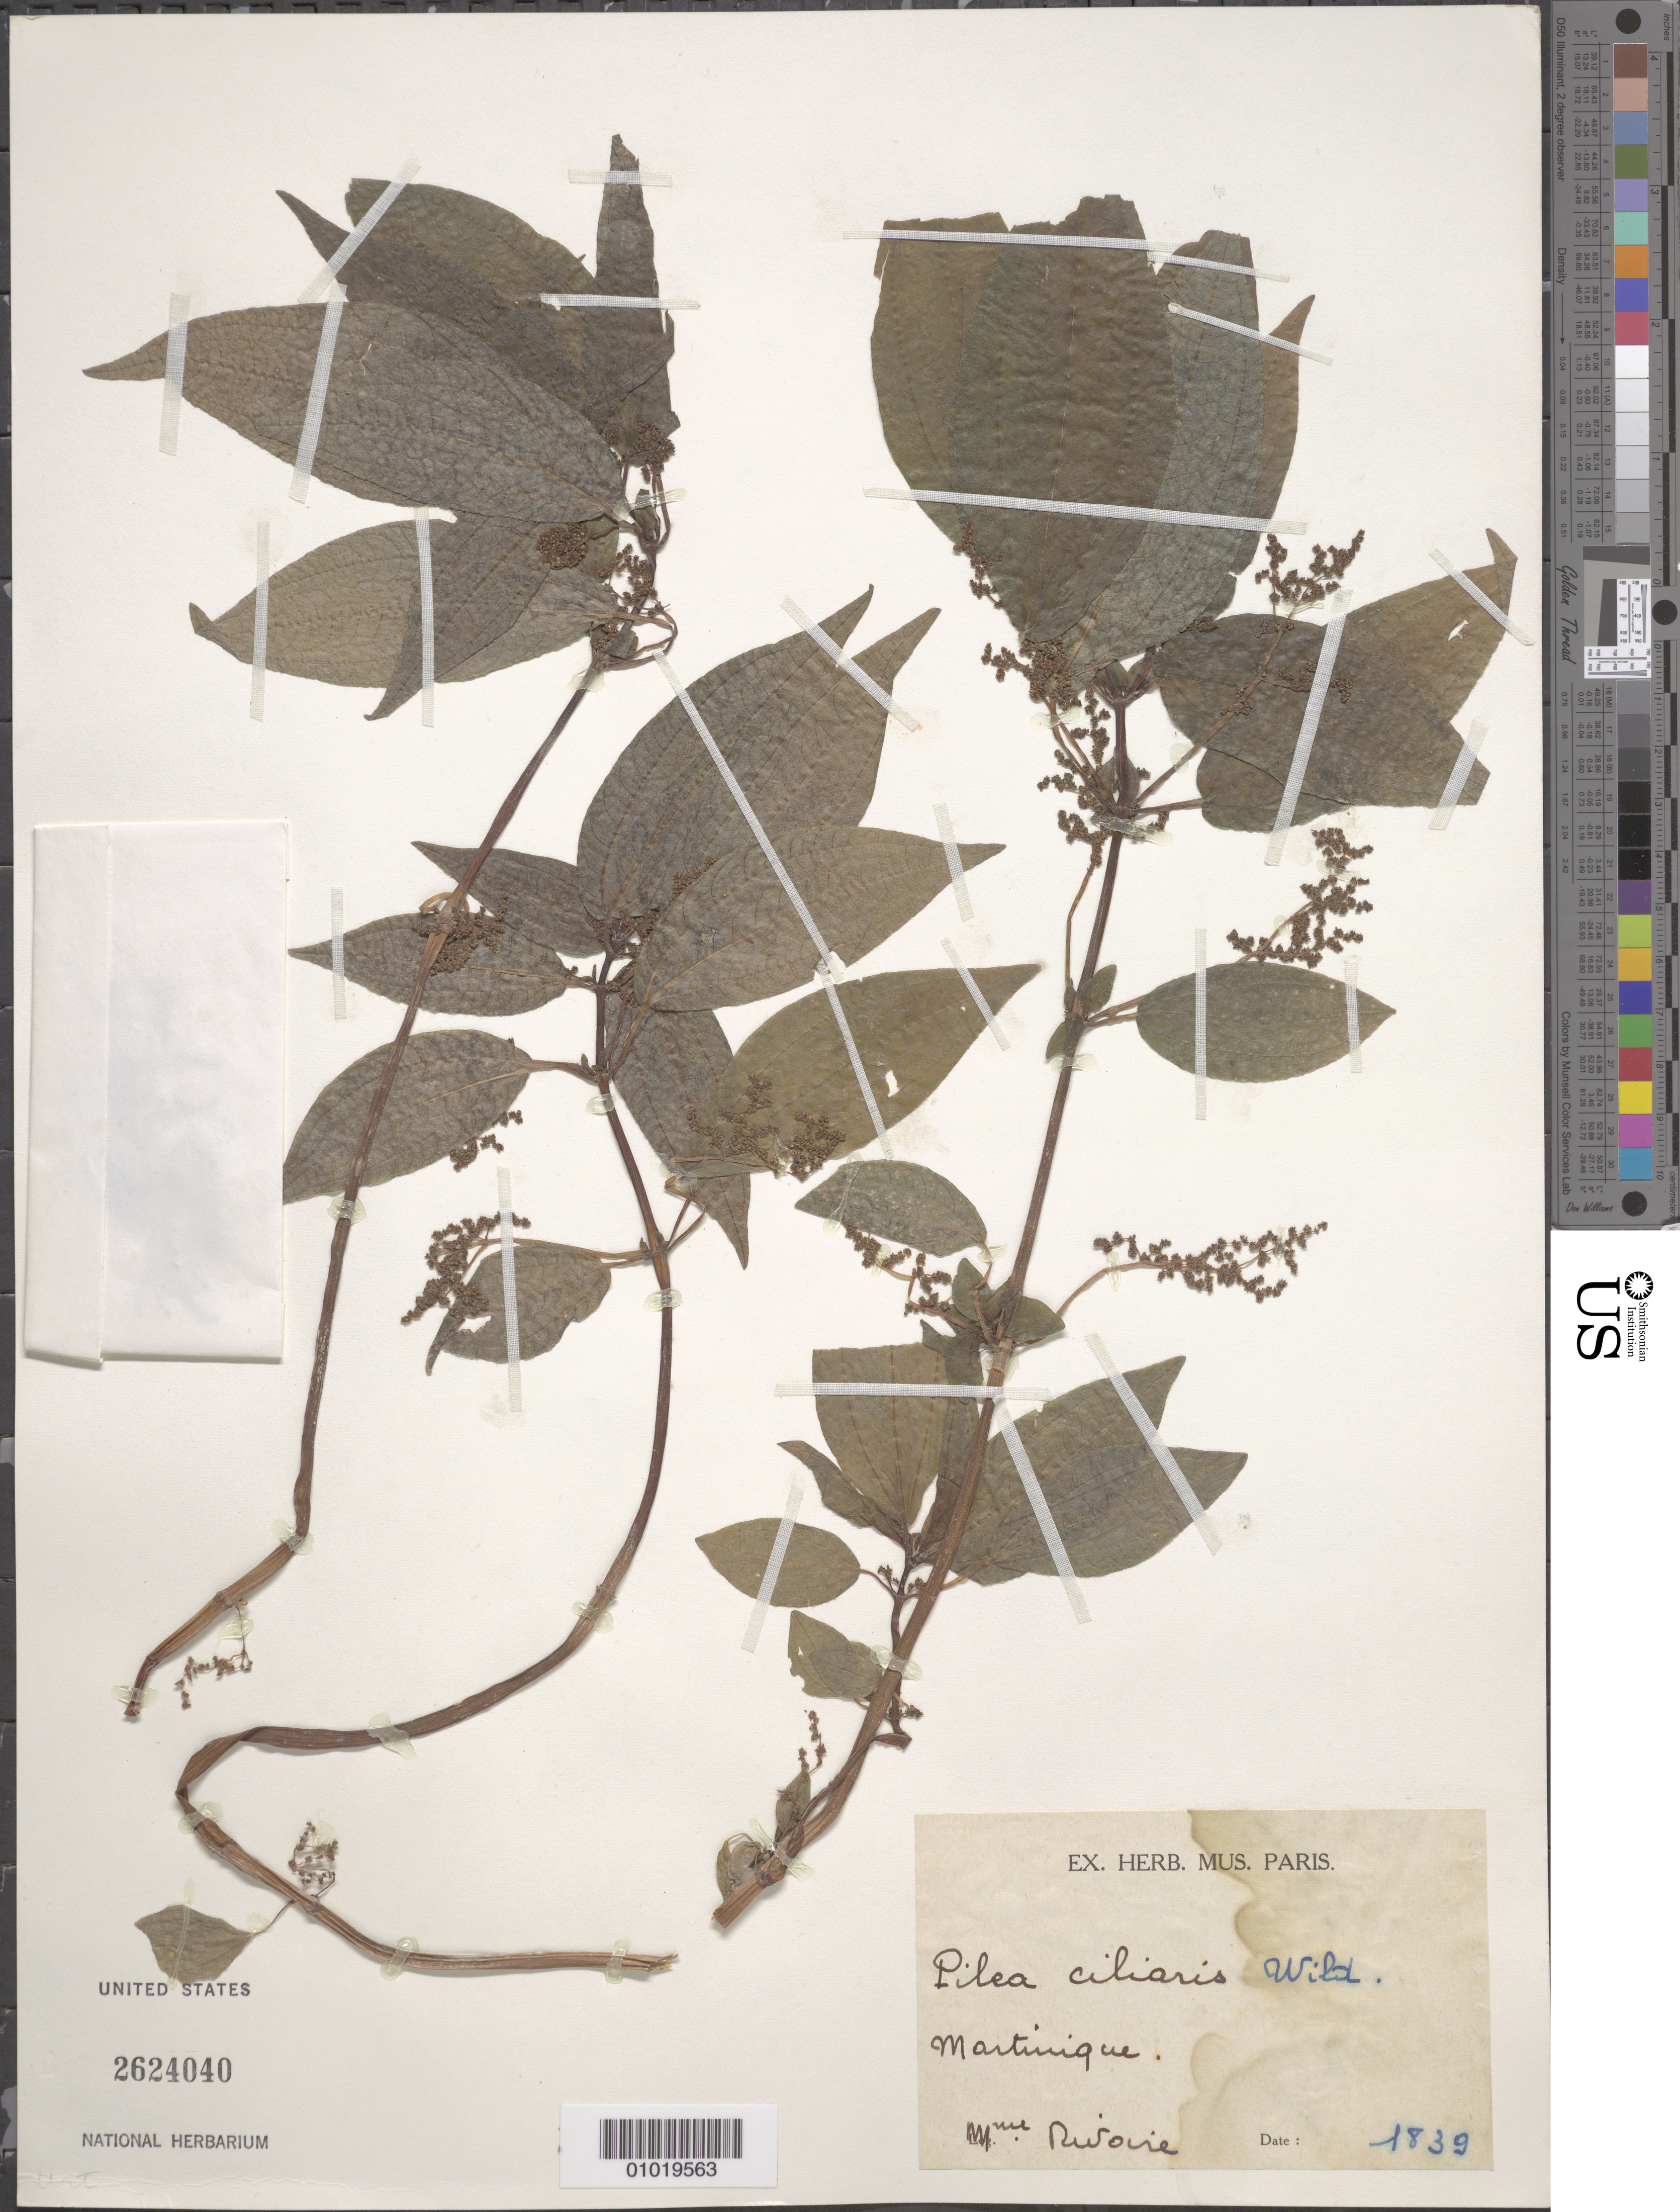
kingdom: Plantae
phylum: Tracheophyta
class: Magnoliopsida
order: Rosales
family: Urticaceae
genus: Pilea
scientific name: Pilea ciliaris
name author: (L.) Wedd.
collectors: ex herb. Mus. Paris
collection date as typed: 1839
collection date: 1839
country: Martinique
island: Martinique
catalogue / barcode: US 2624040